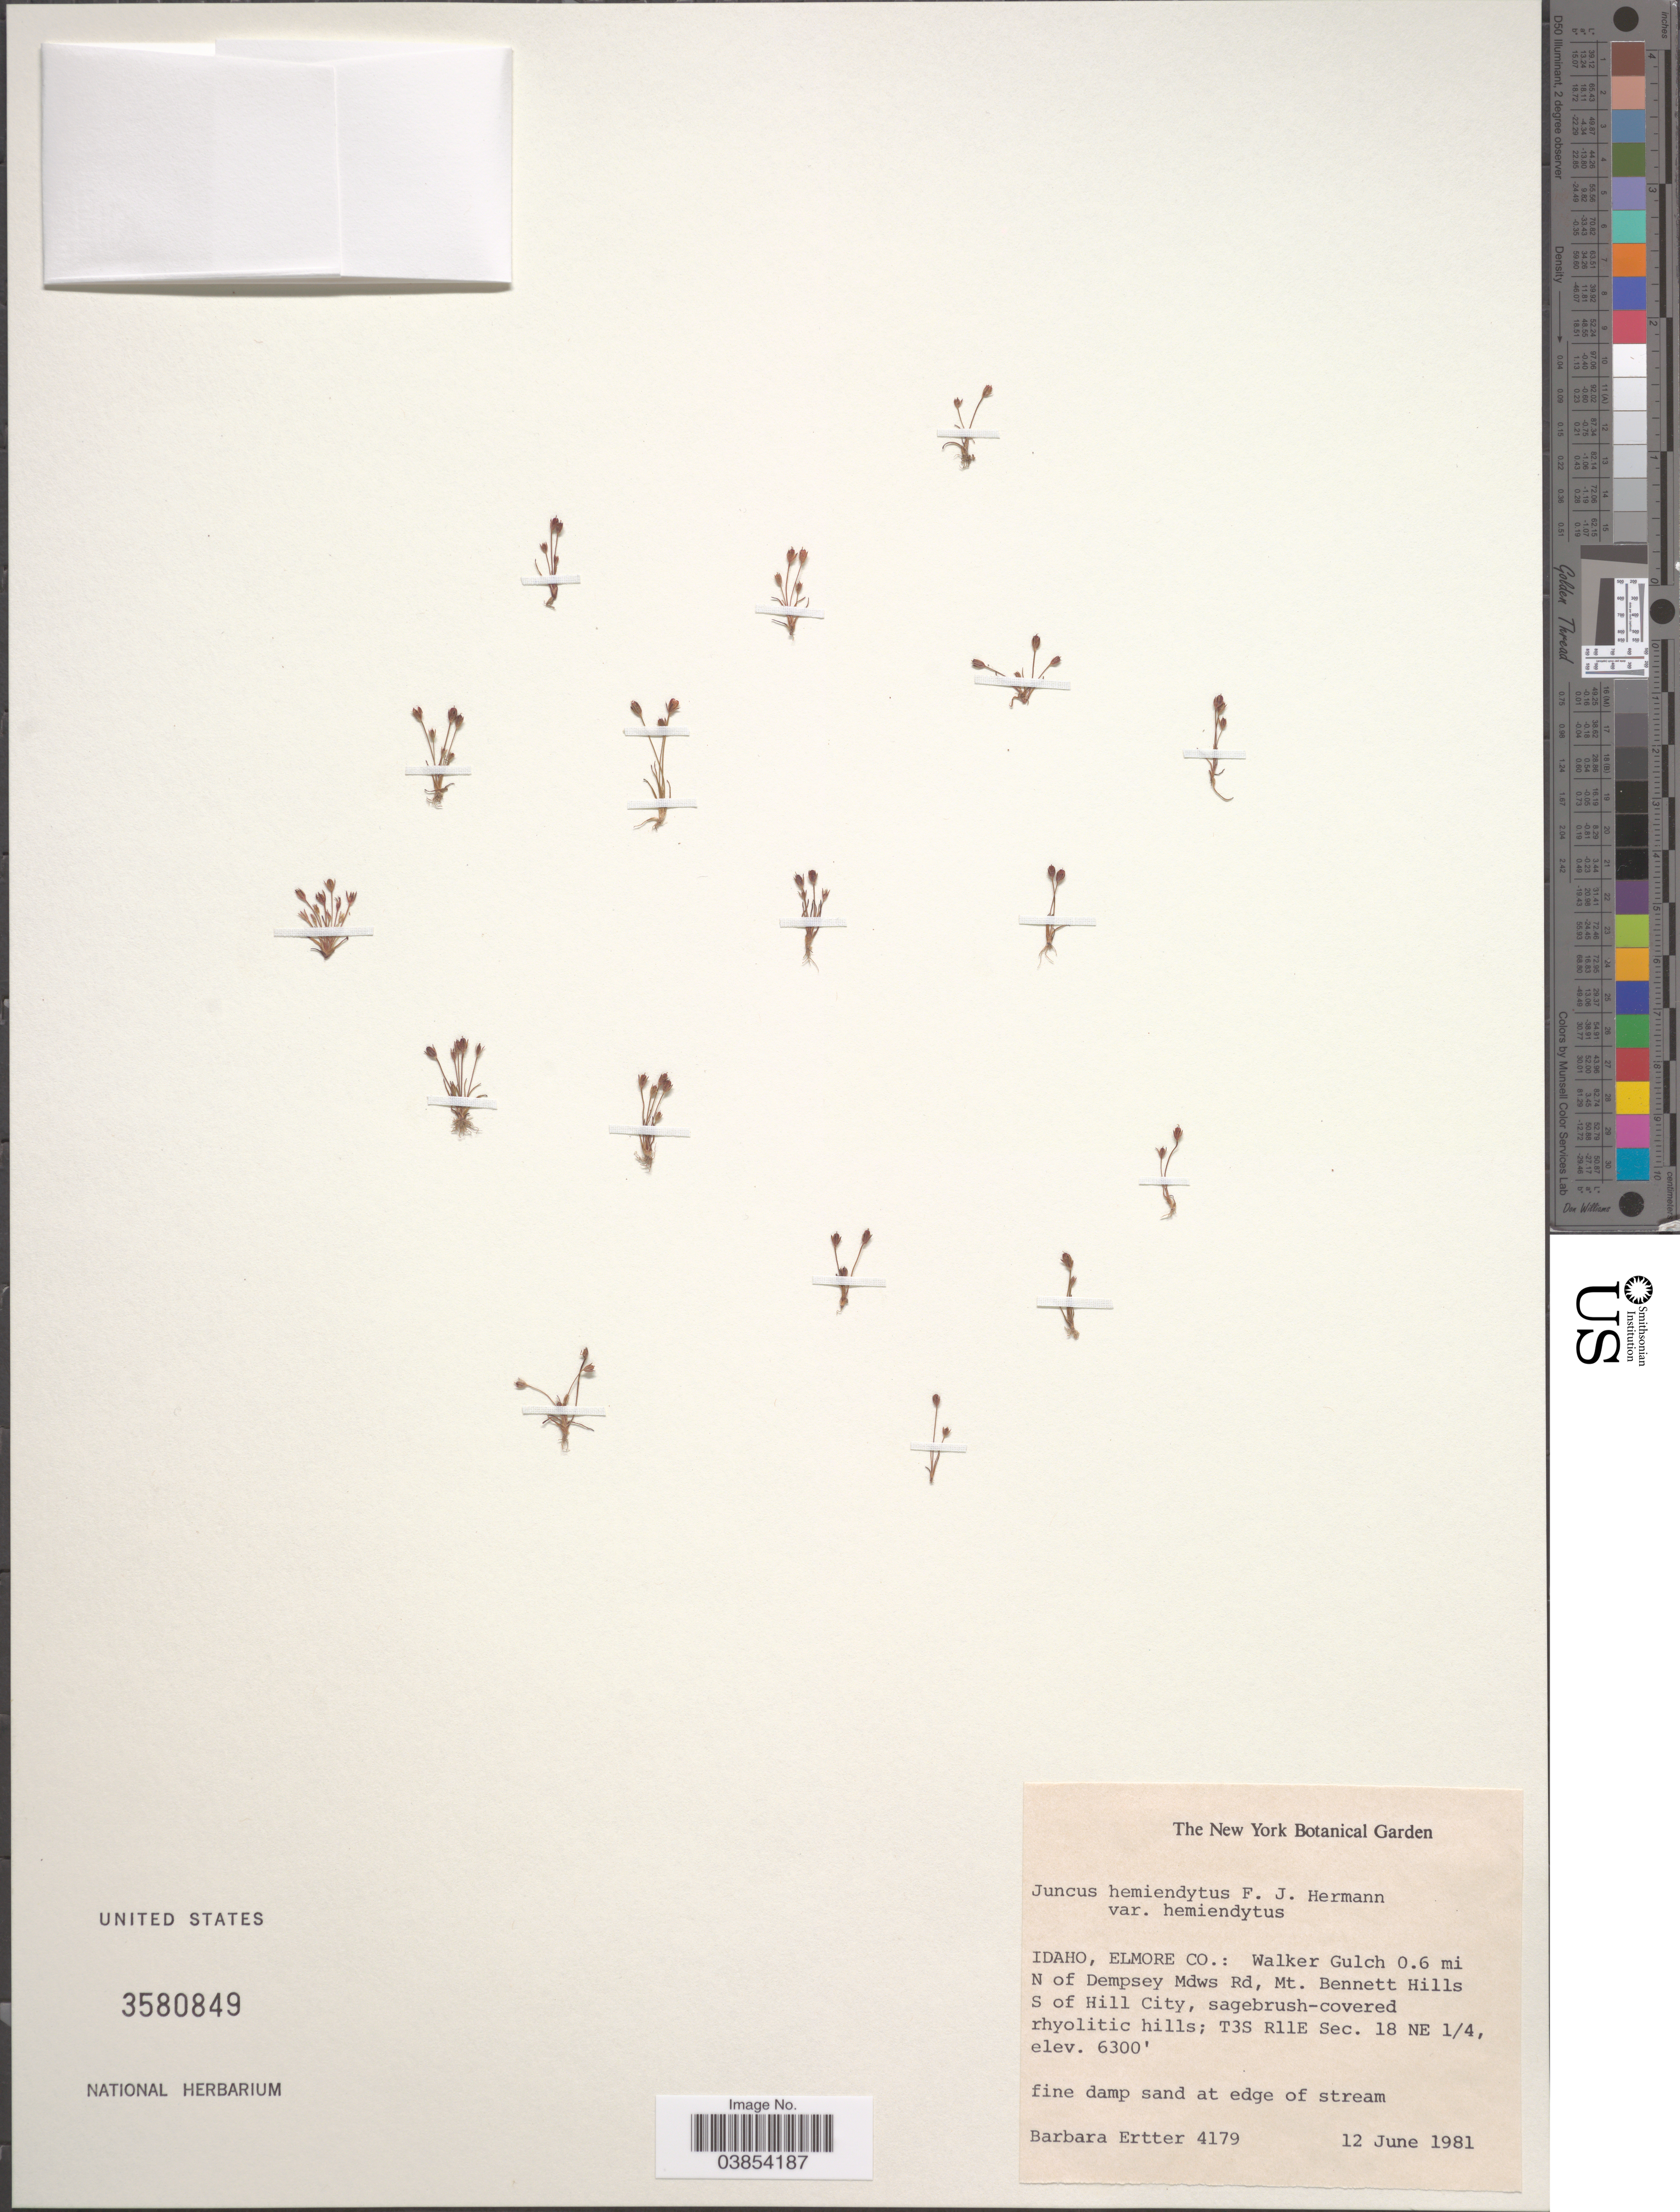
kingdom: Plantae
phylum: Tracheophyta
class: Liliopsida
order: Poales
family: Juncaceae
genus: Juncus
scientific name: Juncus hemiendytus var. hemiendytus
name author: F.J. Herm.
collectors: B. Ertter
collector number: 4179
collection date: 1981-06-12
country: United States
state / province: Idaho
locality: Elmore Co.: Walker Gulch 0.6 mi N of Dempsey Mdws Rd, Mt. Bennet Hills S of Hill City, T3S R11E Sec. 18 NE ¼.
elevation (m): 1920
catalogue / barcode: US 3580849